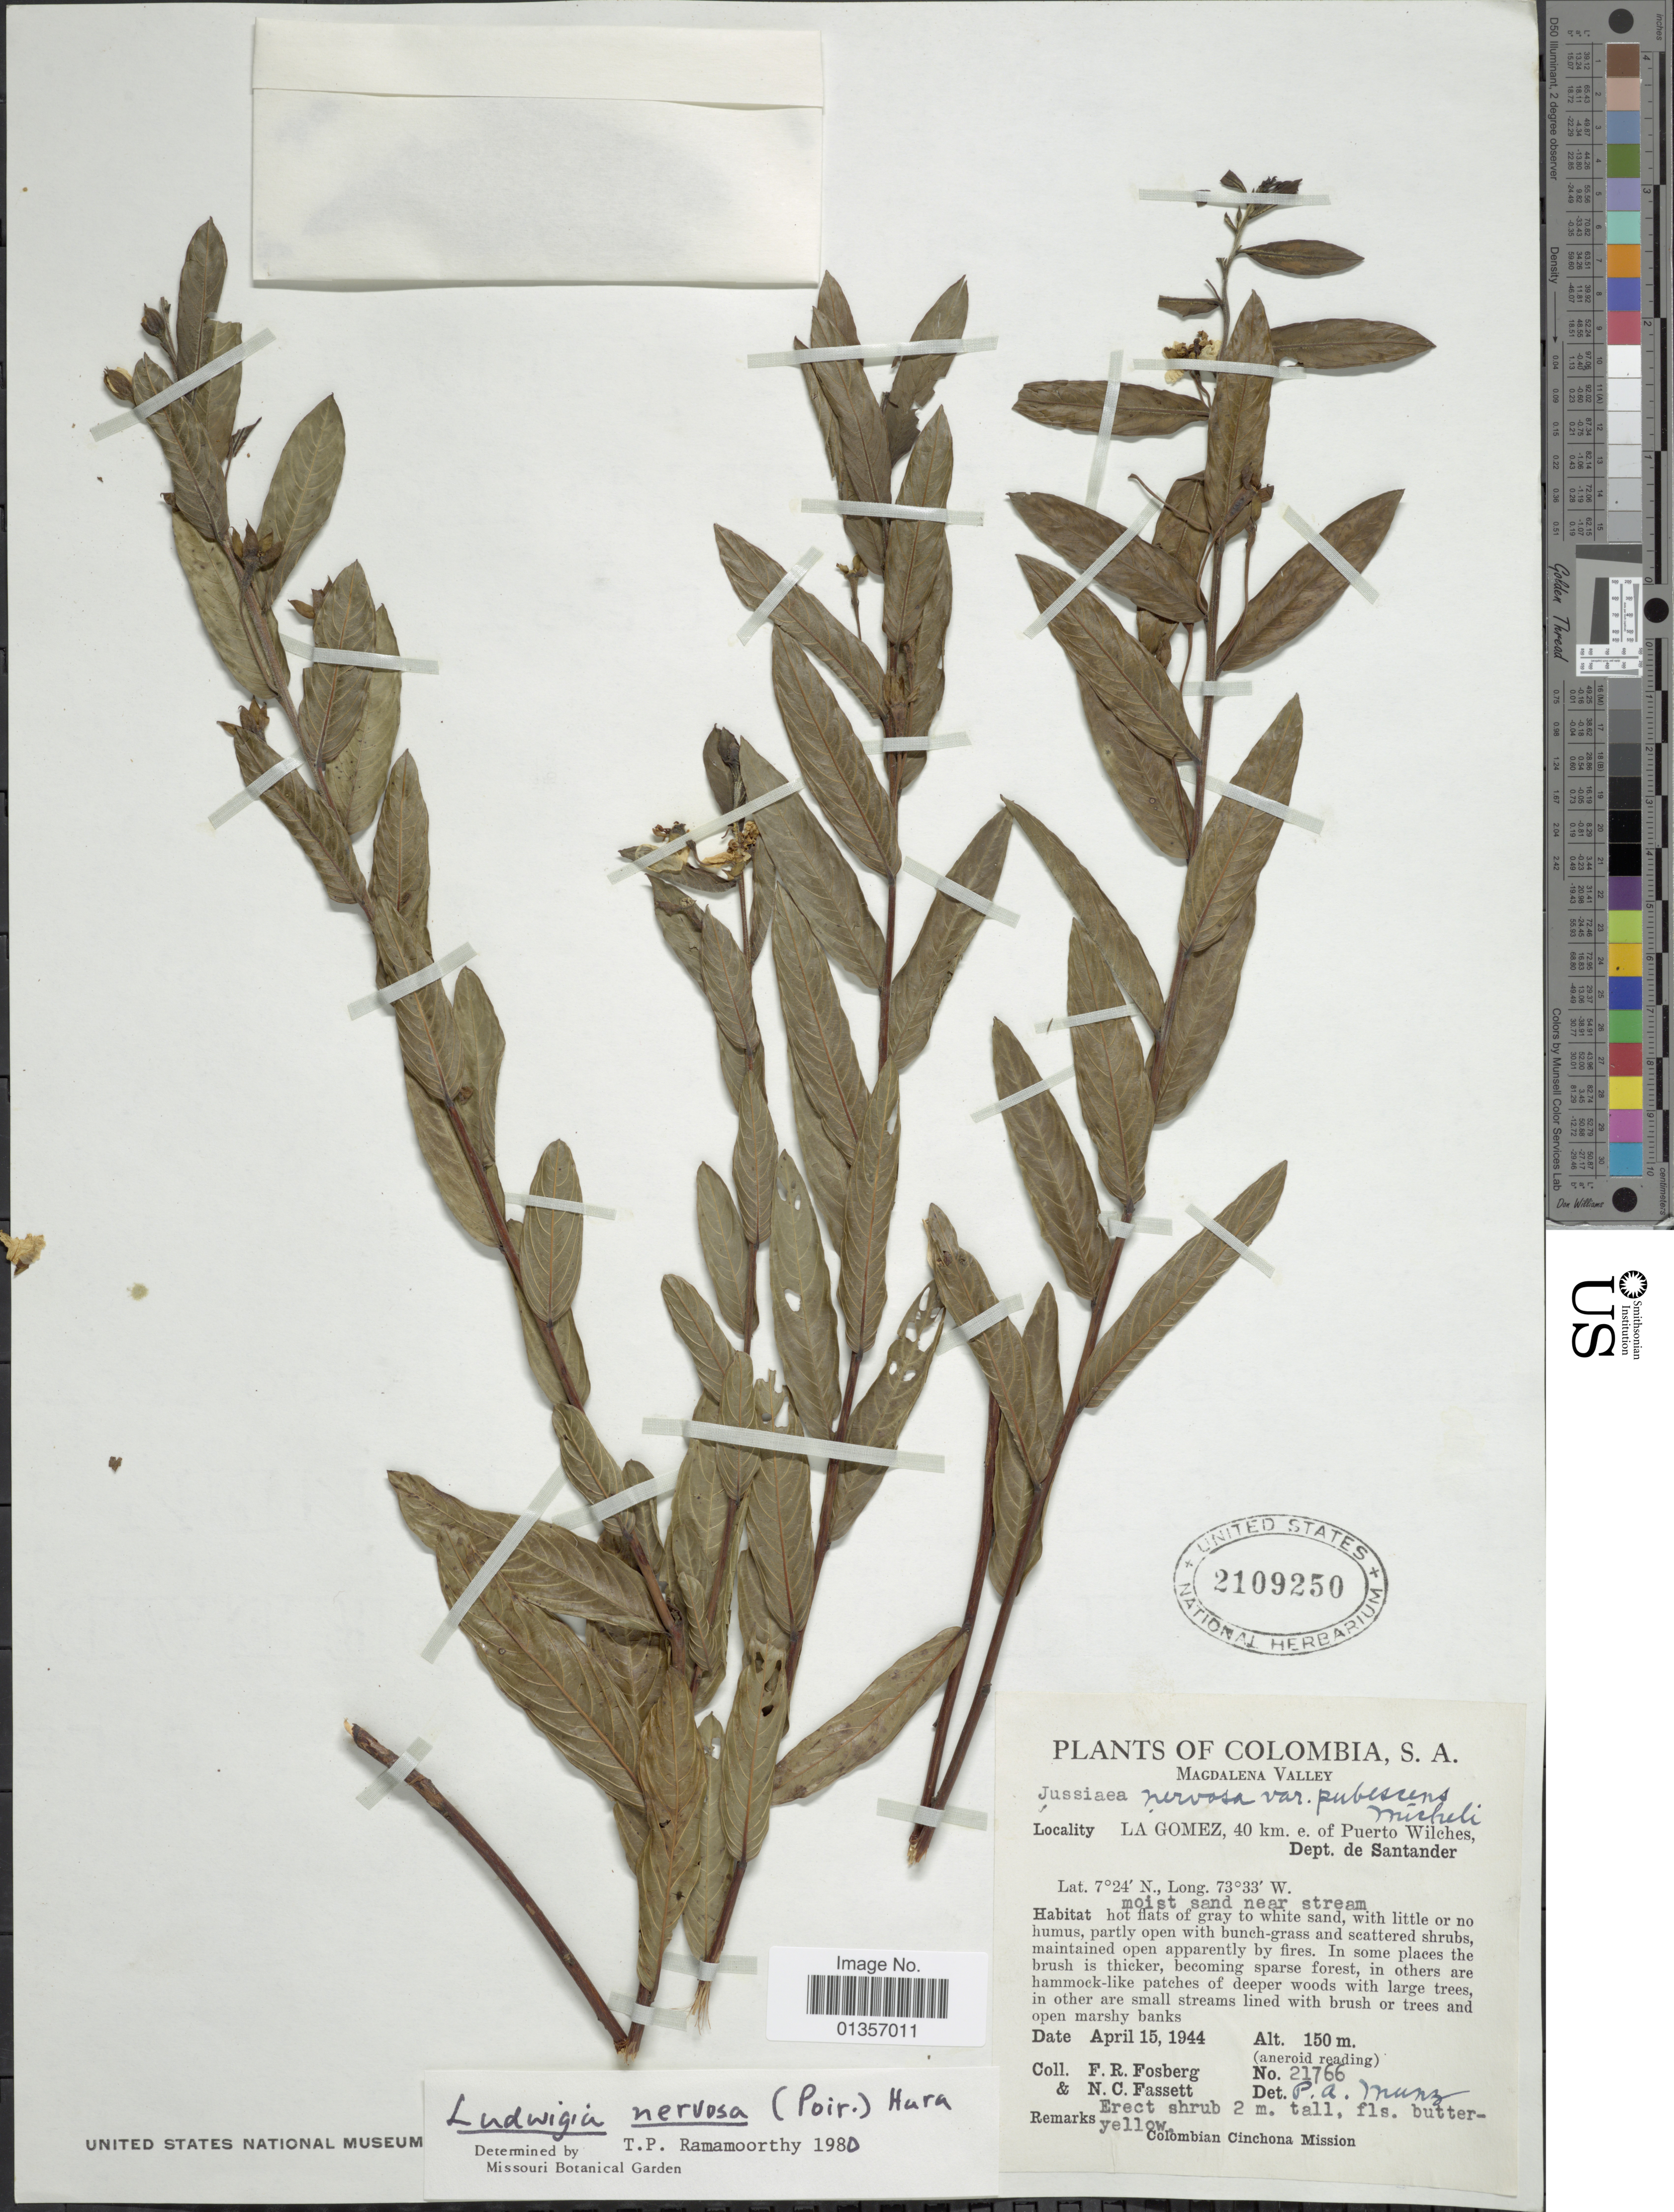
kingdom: Plantae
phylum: Tracheophyta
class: Magnoliopsida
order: Myrtales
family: Onagraceae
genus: Ludwigia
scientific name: Ludwigia nervosa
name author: (Poir.) H. Hara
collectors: F. R. Fosberg & N. C. Fassett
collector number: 21766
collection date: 1944-04-15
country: Colombia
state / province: Magdalena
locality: La Gomez, 40 km. e. of Puerto Wilches, Dept. Santander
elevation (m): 150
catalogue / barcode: US 2109250